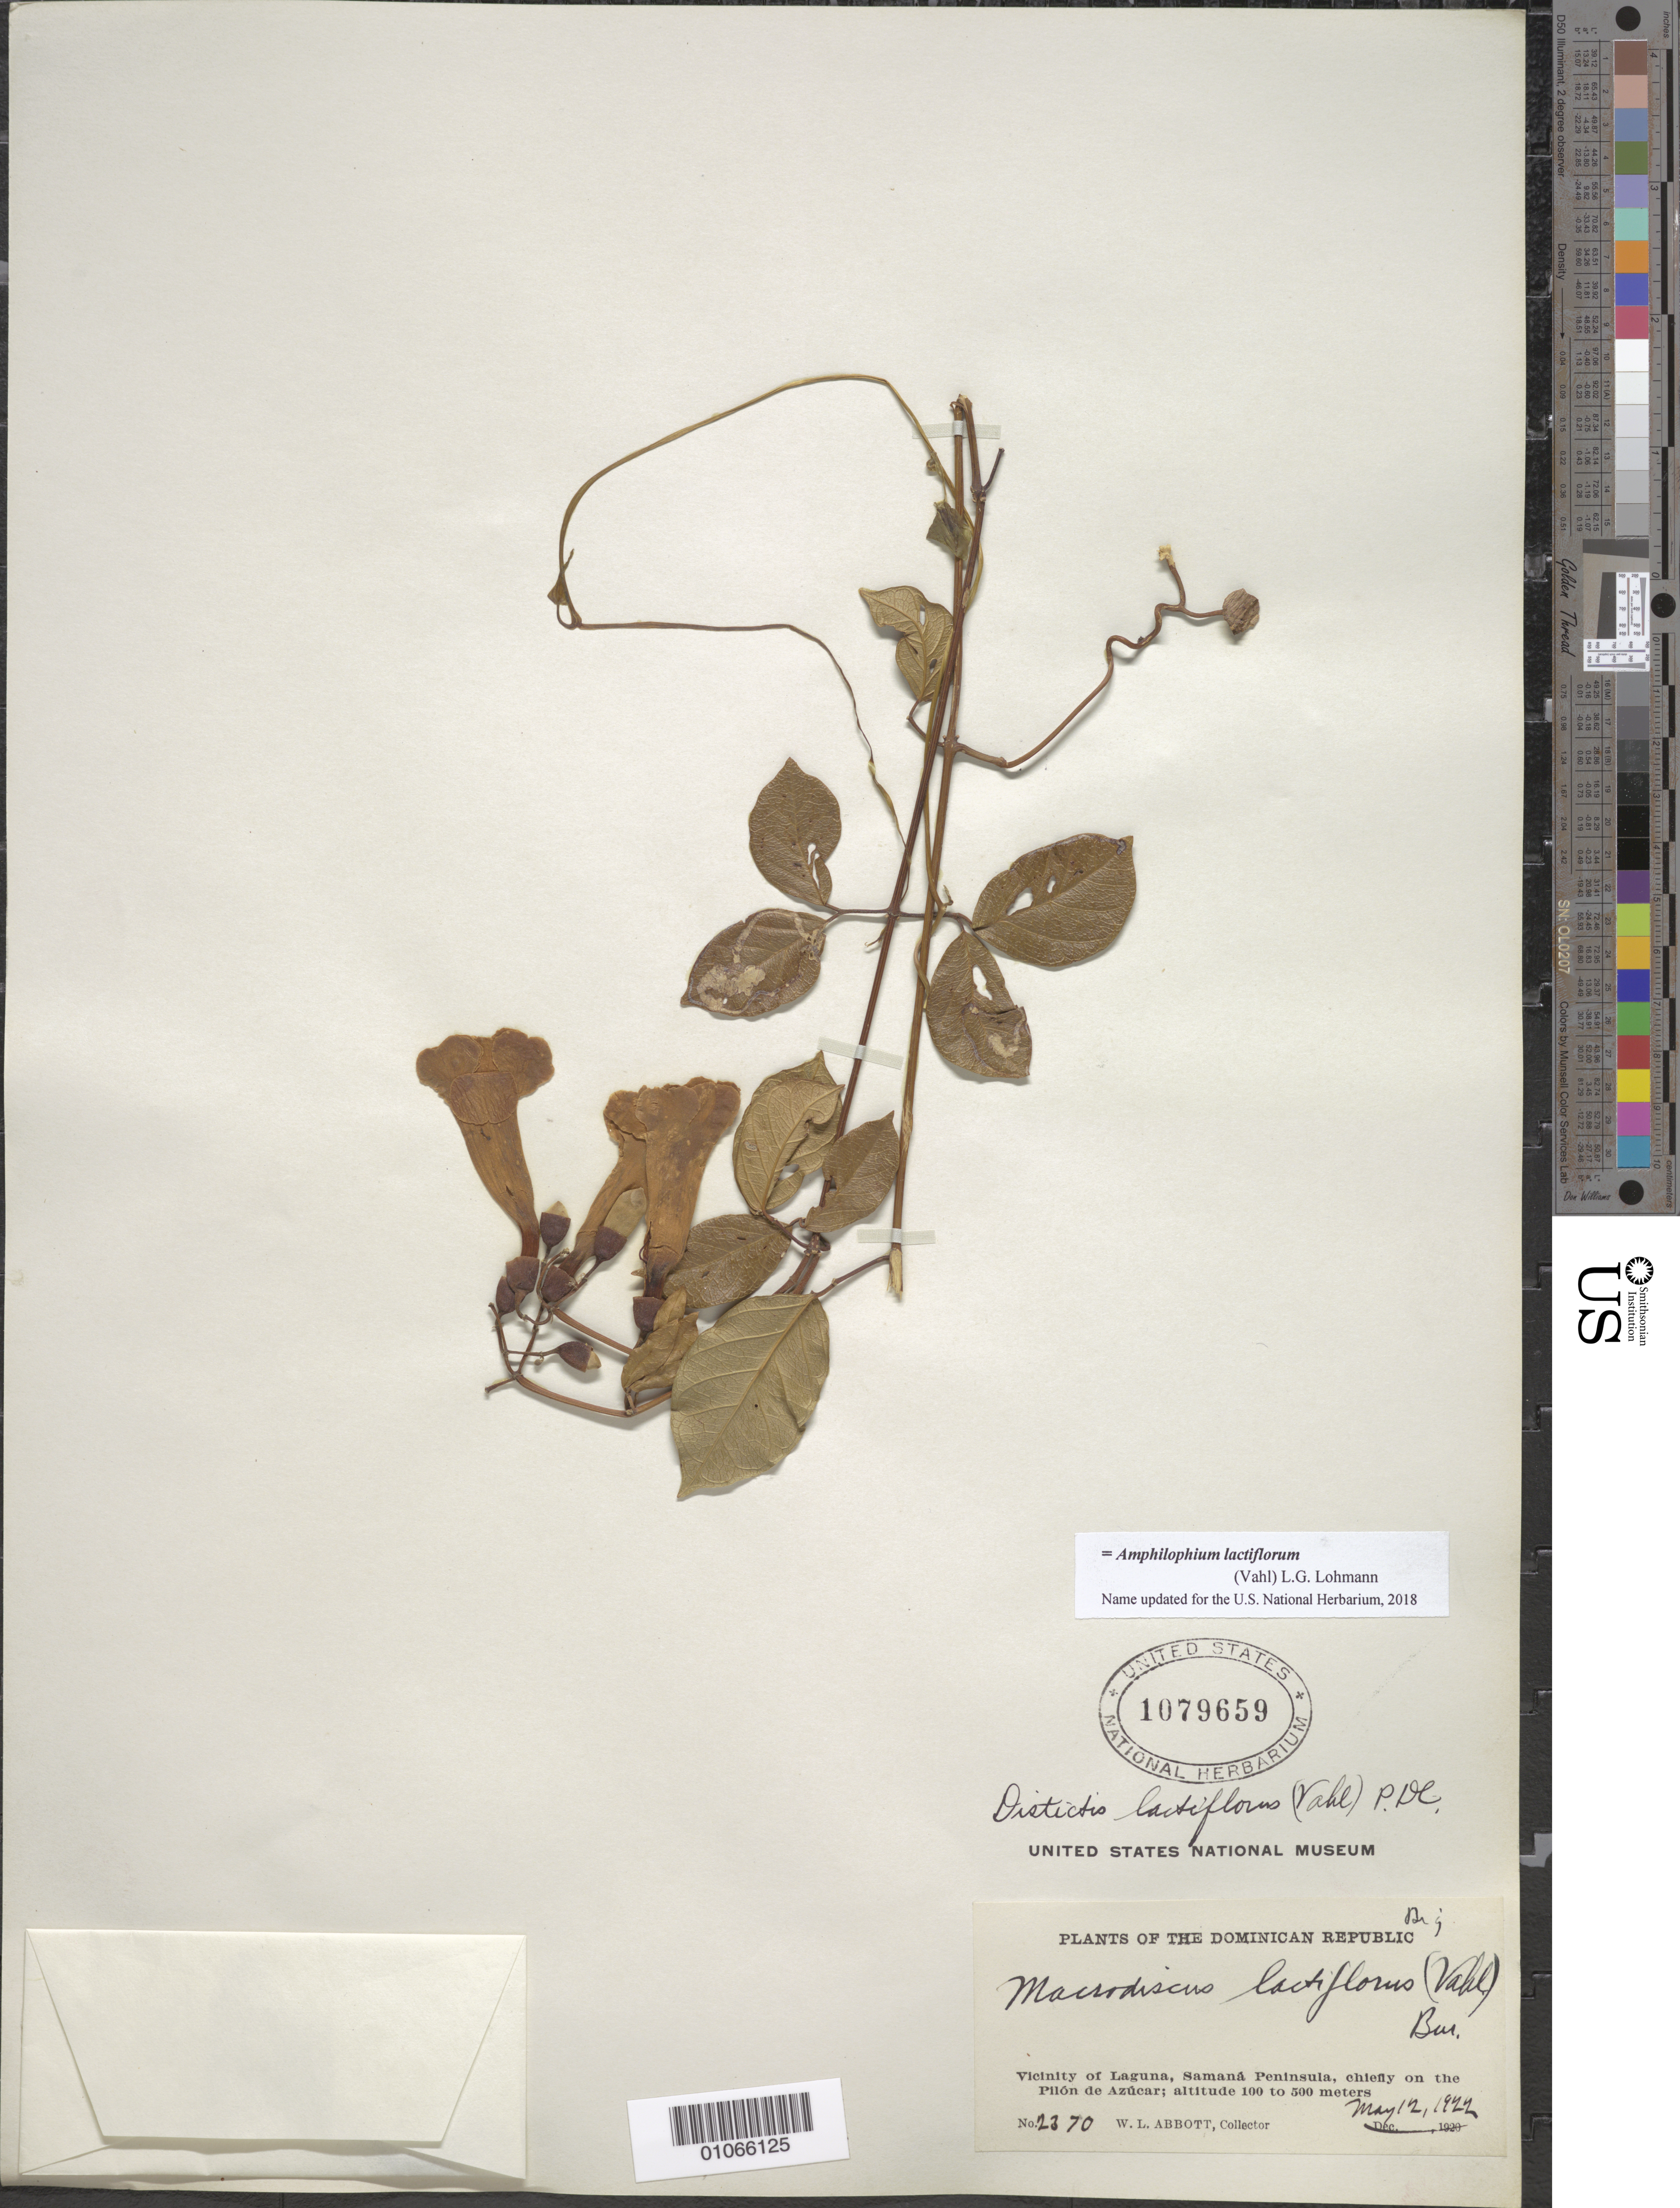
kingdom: Plantae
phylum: Tracheophyta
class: Magnoliopsida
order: Lamiales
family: Bignoniaceae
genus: Amphilophium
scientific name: Amphilophium lactiflorum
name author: (Vahl) L.G. Lohmann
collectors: W. L. Abbott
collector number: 2370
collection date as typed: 12 May 1922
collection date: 1922-05-12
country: Dominican Republic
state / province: Samaná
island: Hispaniola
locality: Vicinity of Laguna, Samana Peninsula, chiefly on the Pilon de Azucar.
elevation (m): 100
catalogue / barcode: US 1079659